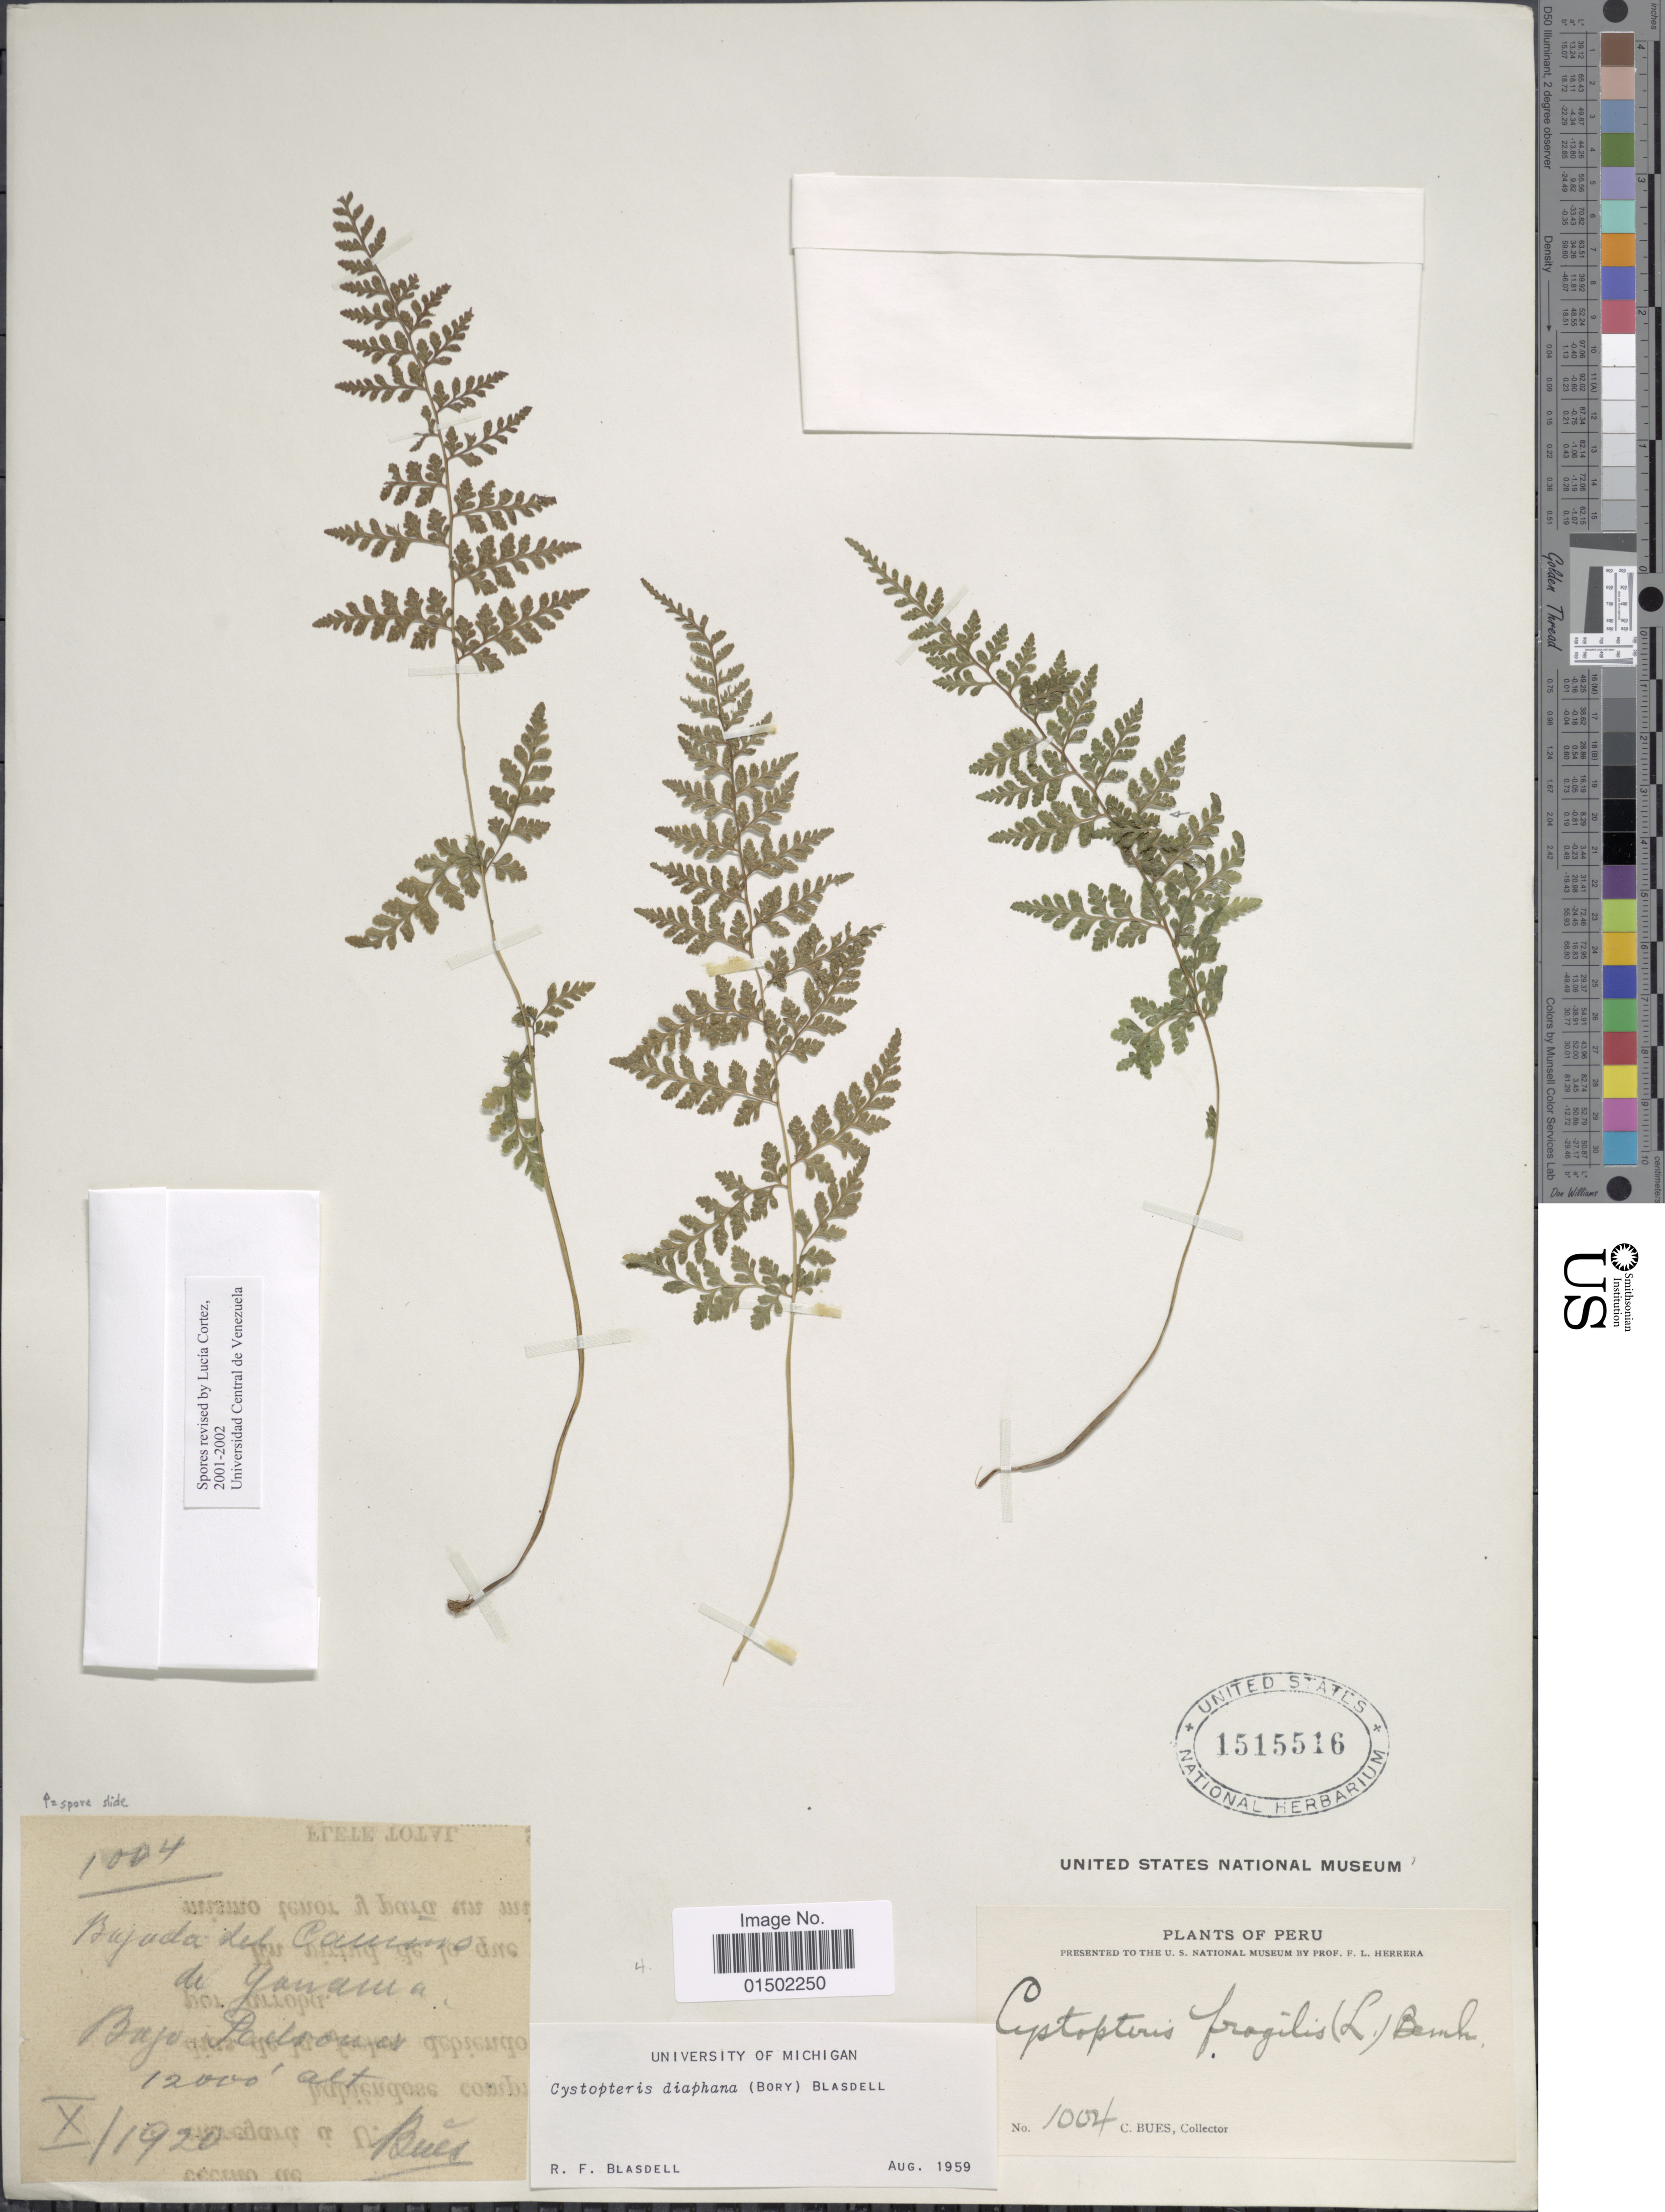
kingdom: Plantae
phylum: Tracheophyta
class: Polypodiopsida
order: Polypodiales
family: Cystopteridaceae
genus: Cystopteris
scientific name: Cystopteris diaphana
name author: (Bory) Blasdell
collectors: C. Bues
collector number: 1004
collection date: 1920-10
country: Peru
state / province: Cusco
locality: Bajada del Camino. de Yanama.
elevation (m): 3658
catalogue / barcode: US 1515516